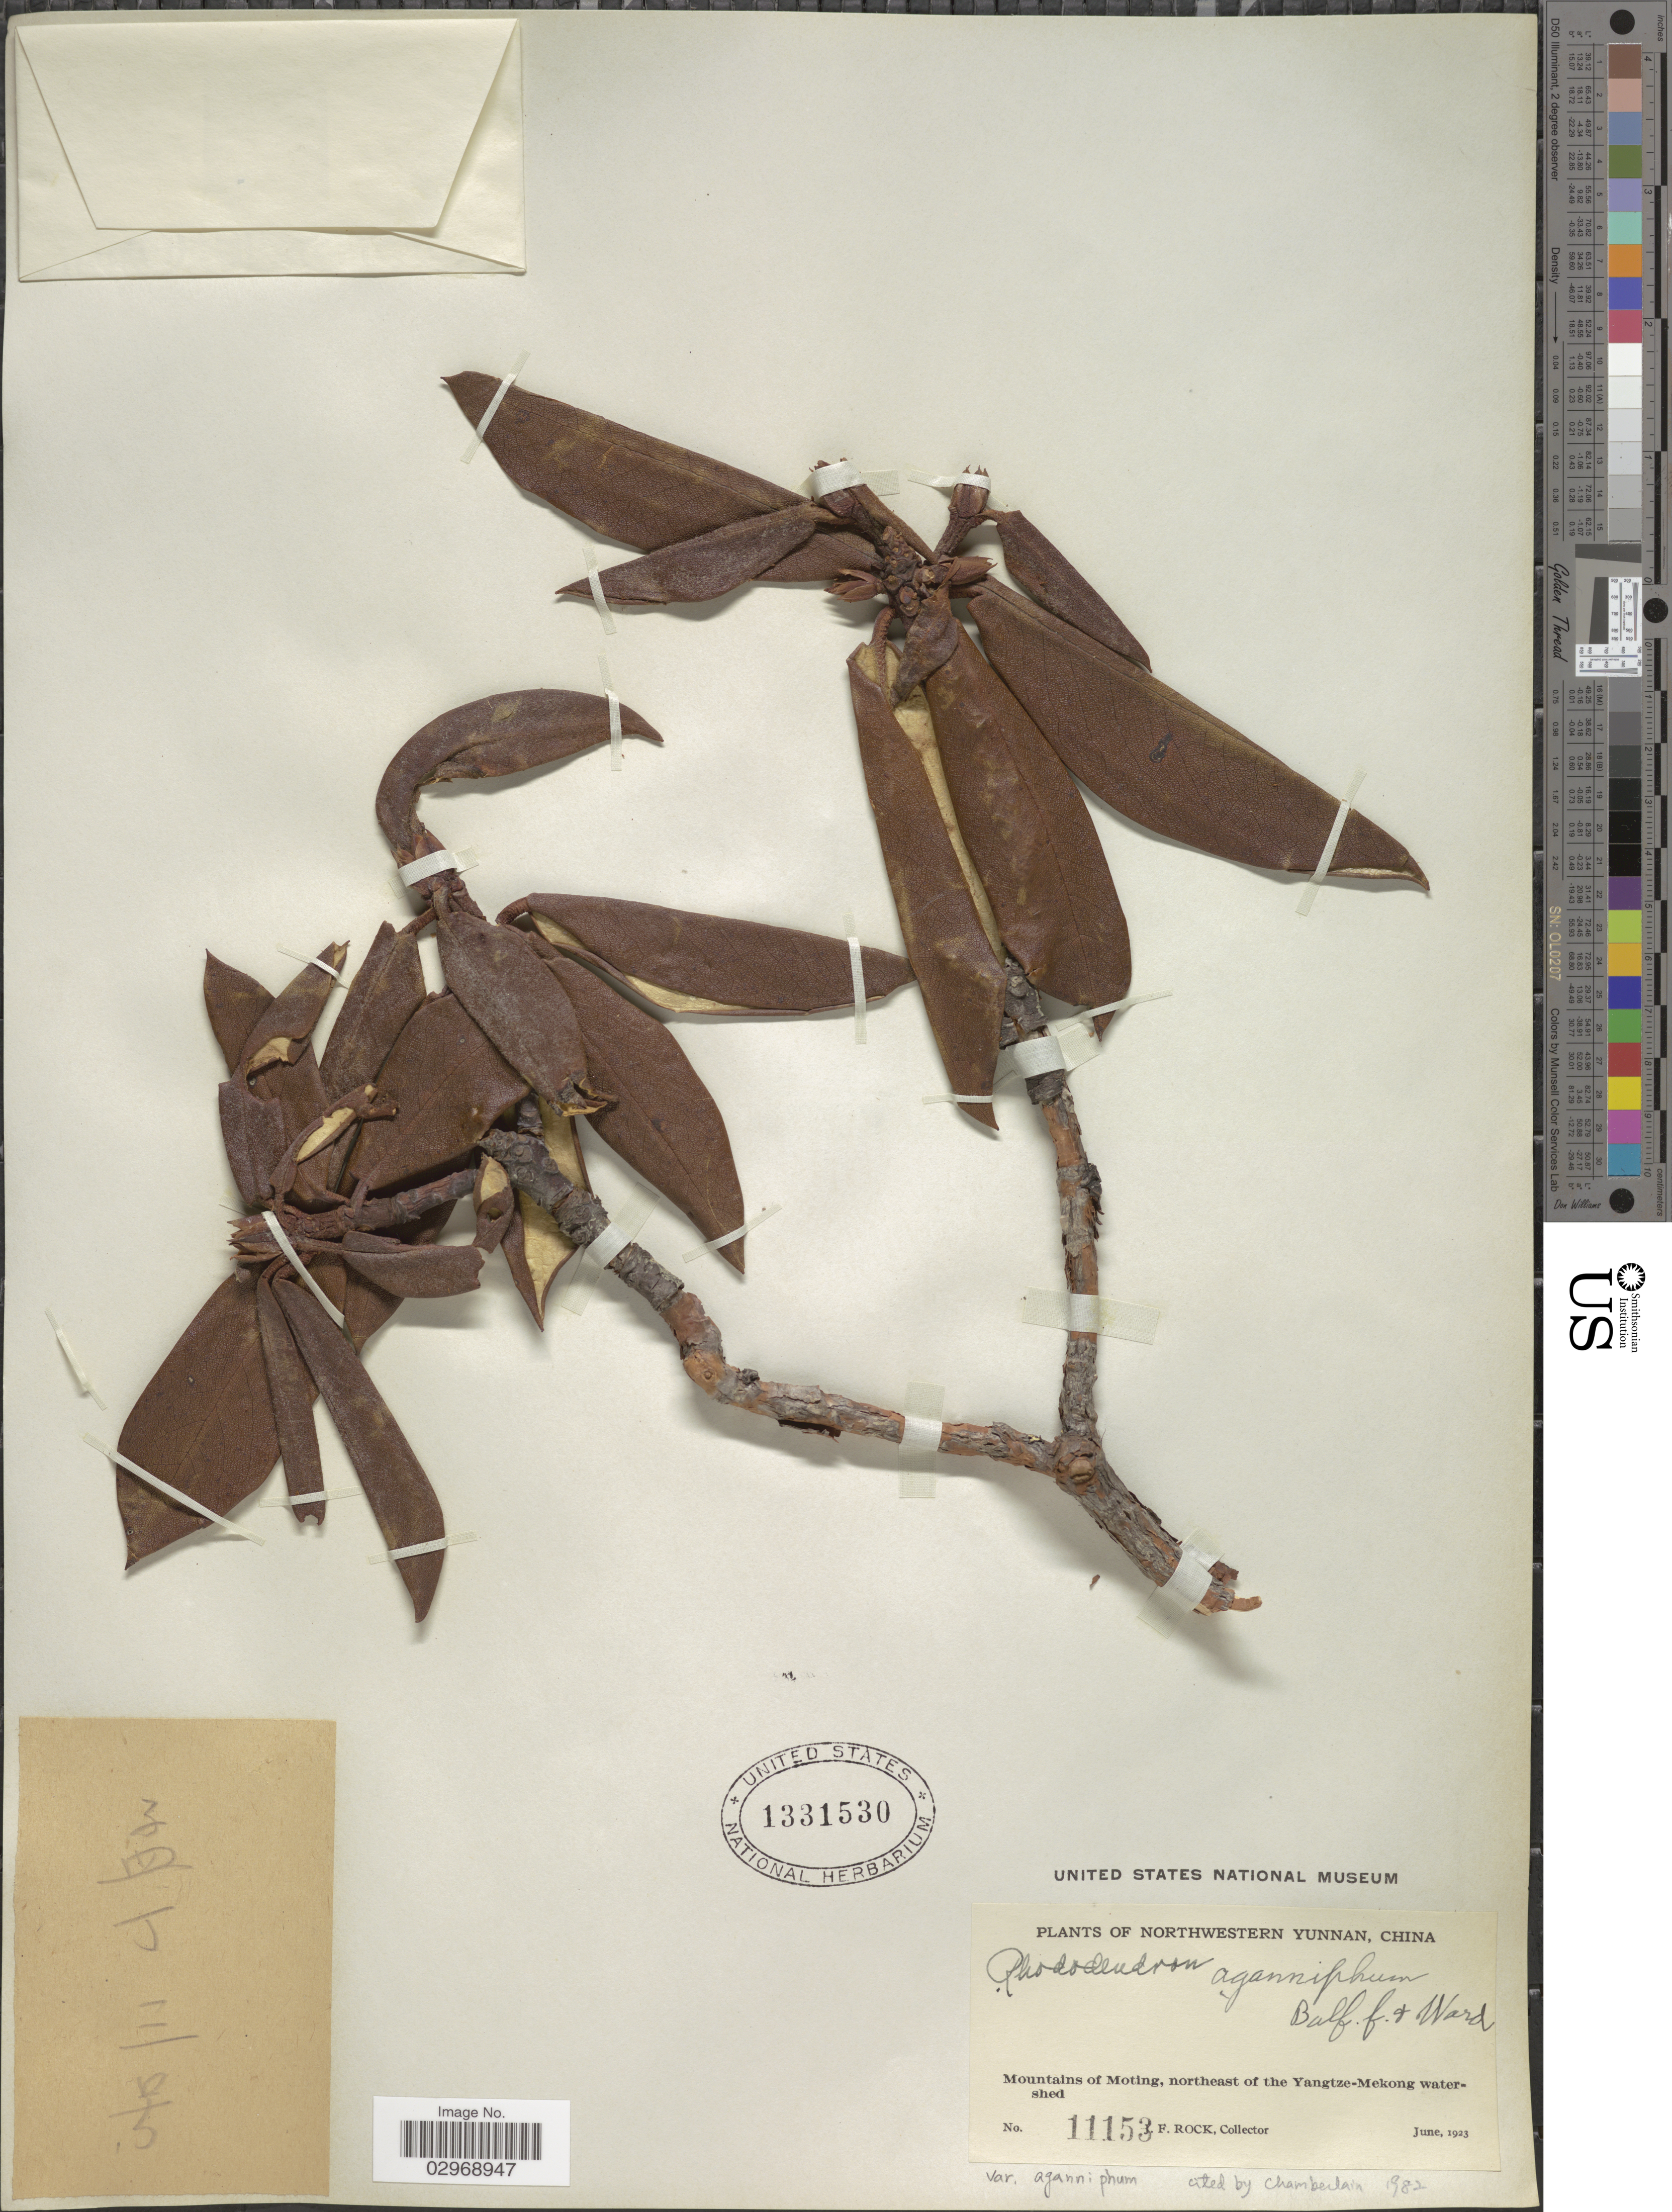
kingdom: Plantae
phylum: Tracheophyta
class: Magnoliopsida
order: Ericales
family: Ericaceae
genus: Rhododendron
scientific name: Rhododendron aganniphum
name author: Balf. f. & Kingdon-Ward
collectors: J. Rock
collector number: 1153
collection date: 1923-06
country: China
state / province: Yunnan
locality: Northwestern Yunnan. Mountains of Moting, northeast of the Yangtze-Mekong watershed.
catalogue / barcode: US 1331530